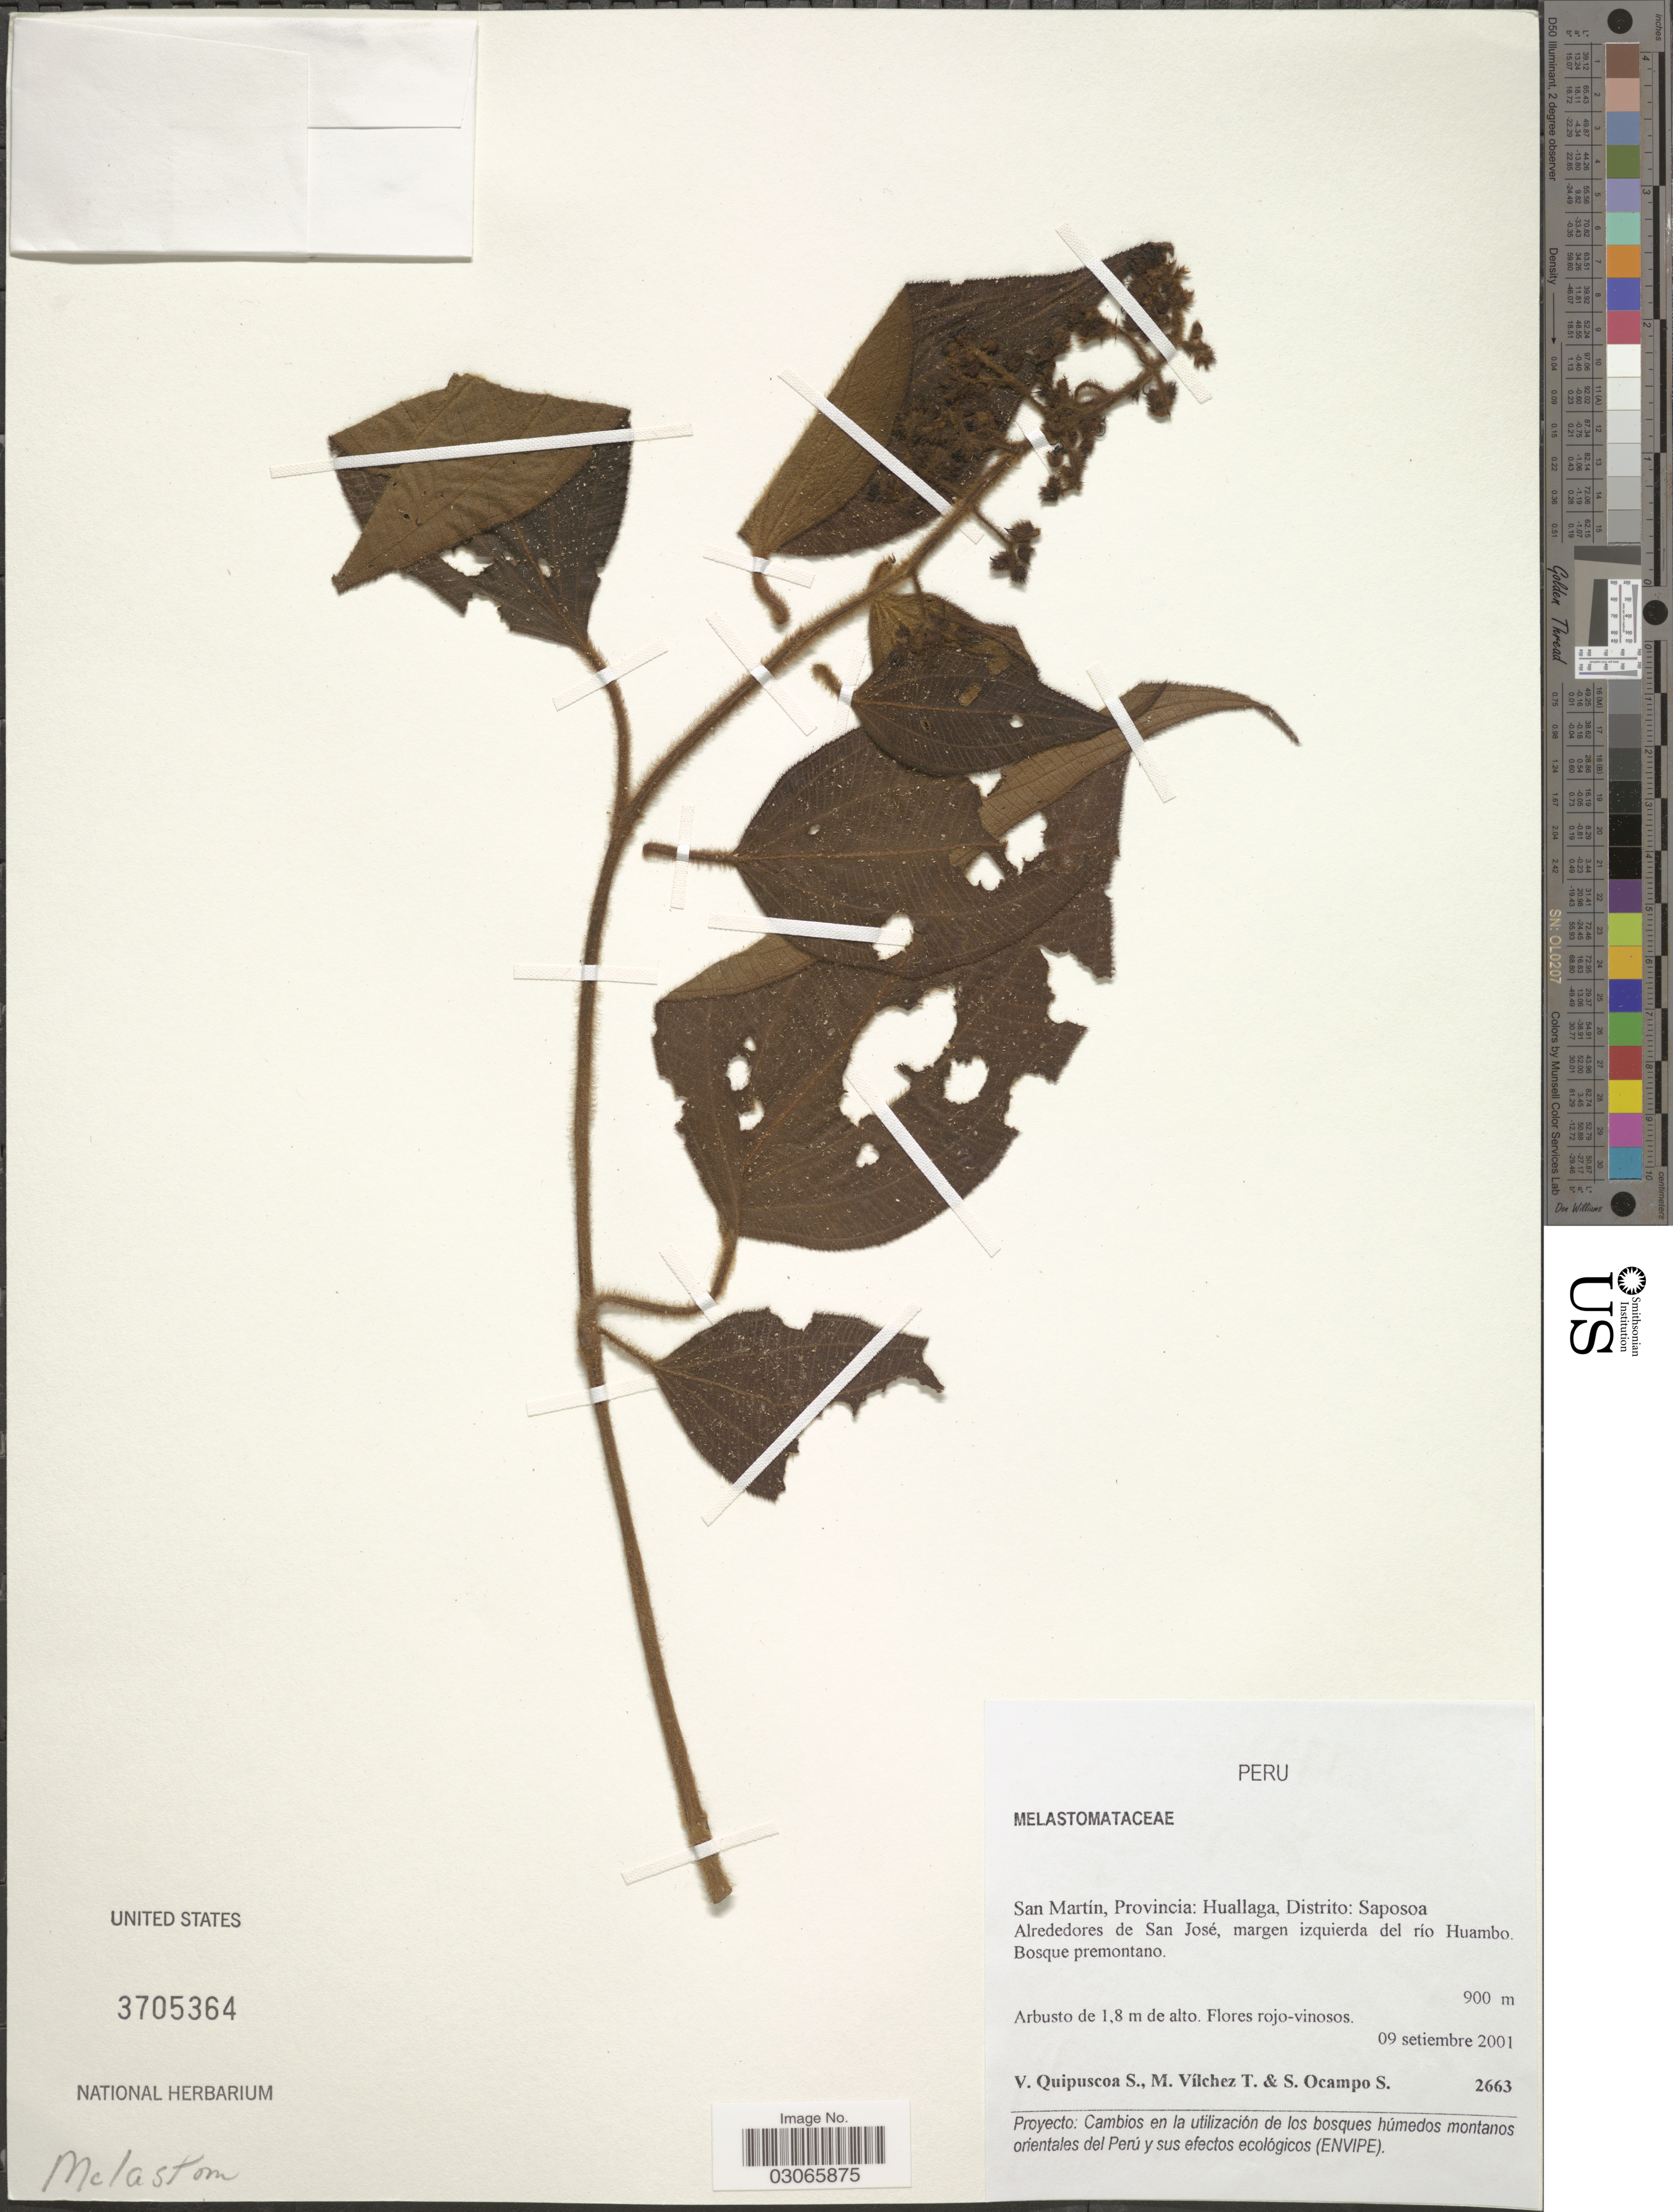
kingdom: Plantae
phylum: Tracheophyta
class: Magnoliopsida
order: Myrtales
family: Melastomataceae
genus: Miconia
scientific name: Miconia sp.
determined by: Michelangeli, F. A.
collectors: V. Quipuscoa S., M. Vilchez T. & S. Ocampo S.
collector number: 2663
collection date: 2001-09-09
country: Peru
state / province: San Martín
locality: Provincia: Huallaga, Distrito: Saposoa Alrededores de San José, margen izquierda del río Huambo.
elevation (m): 900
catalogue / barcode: US 3705364